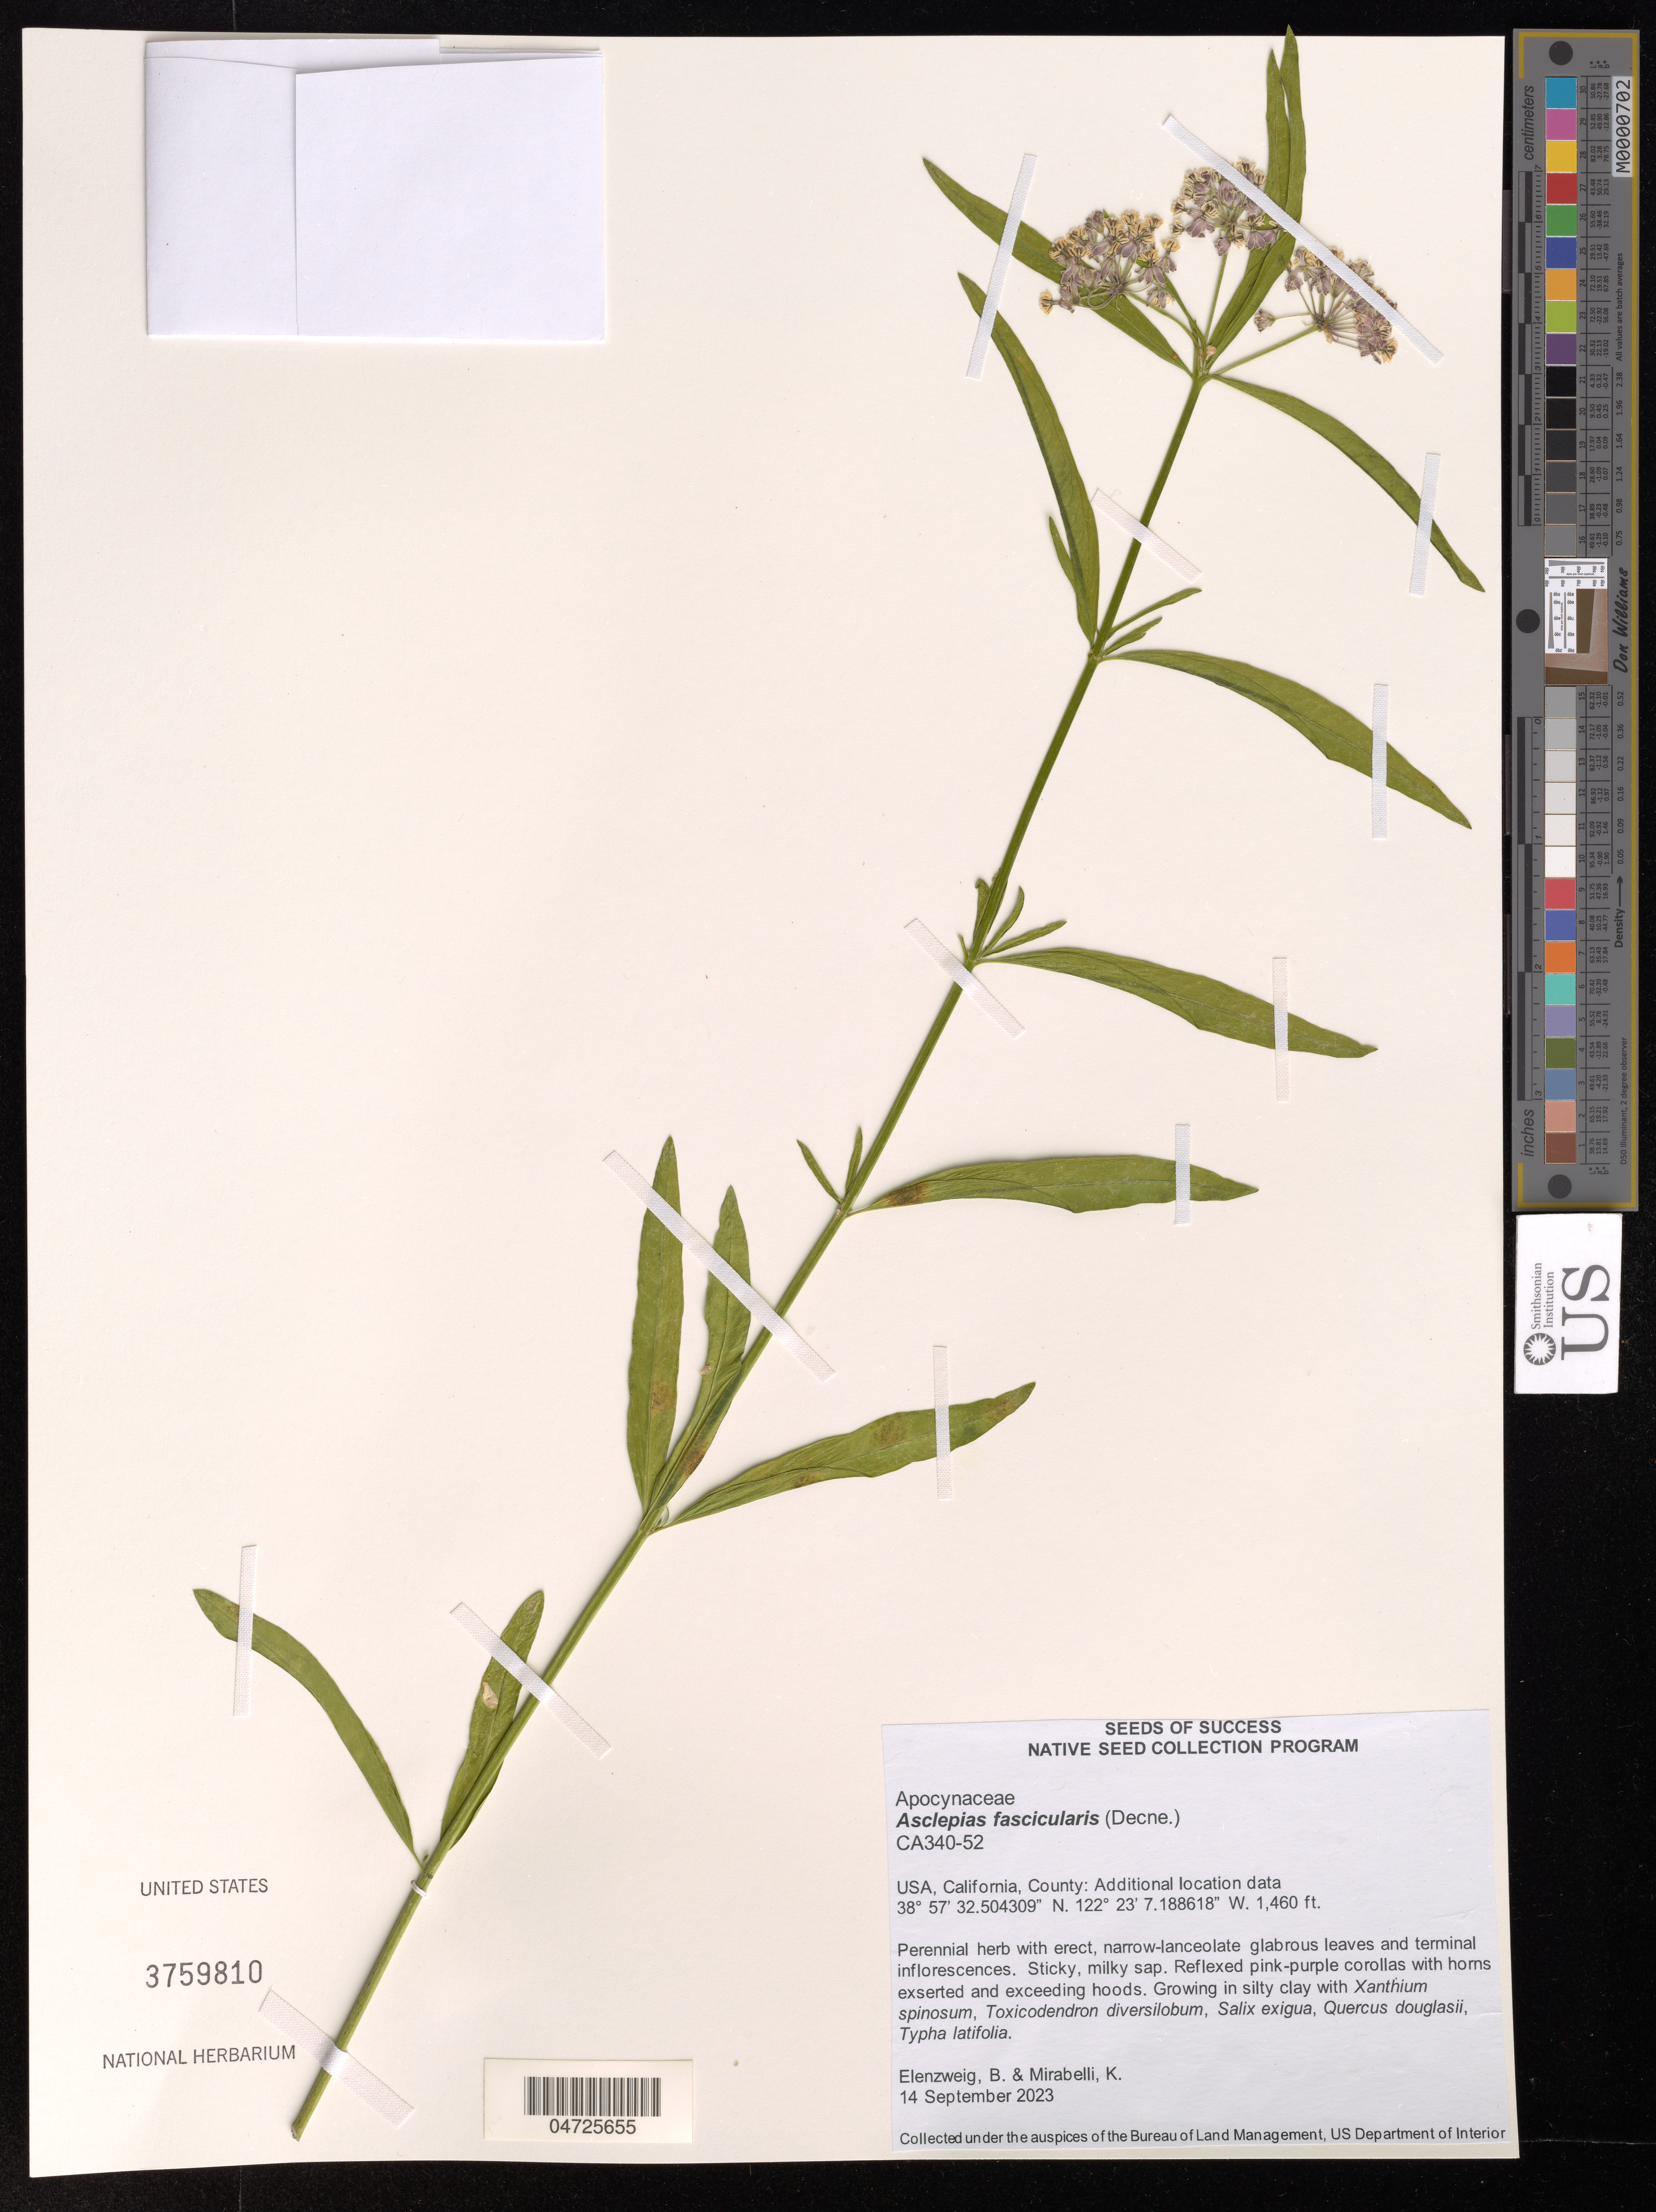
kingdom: Plantae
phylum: Tracheophyta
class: Magnoliopsida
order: Gentianales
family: Apocynaceae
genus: Asclepias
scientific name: Asclepias fascicularis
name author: Decne.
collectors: B. Elenzweig & K. Mirabelli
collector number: CA340-52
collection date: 2023-09-14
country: United States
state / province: California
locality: County: Additional location data.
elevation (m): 445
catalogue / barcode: US 3759810